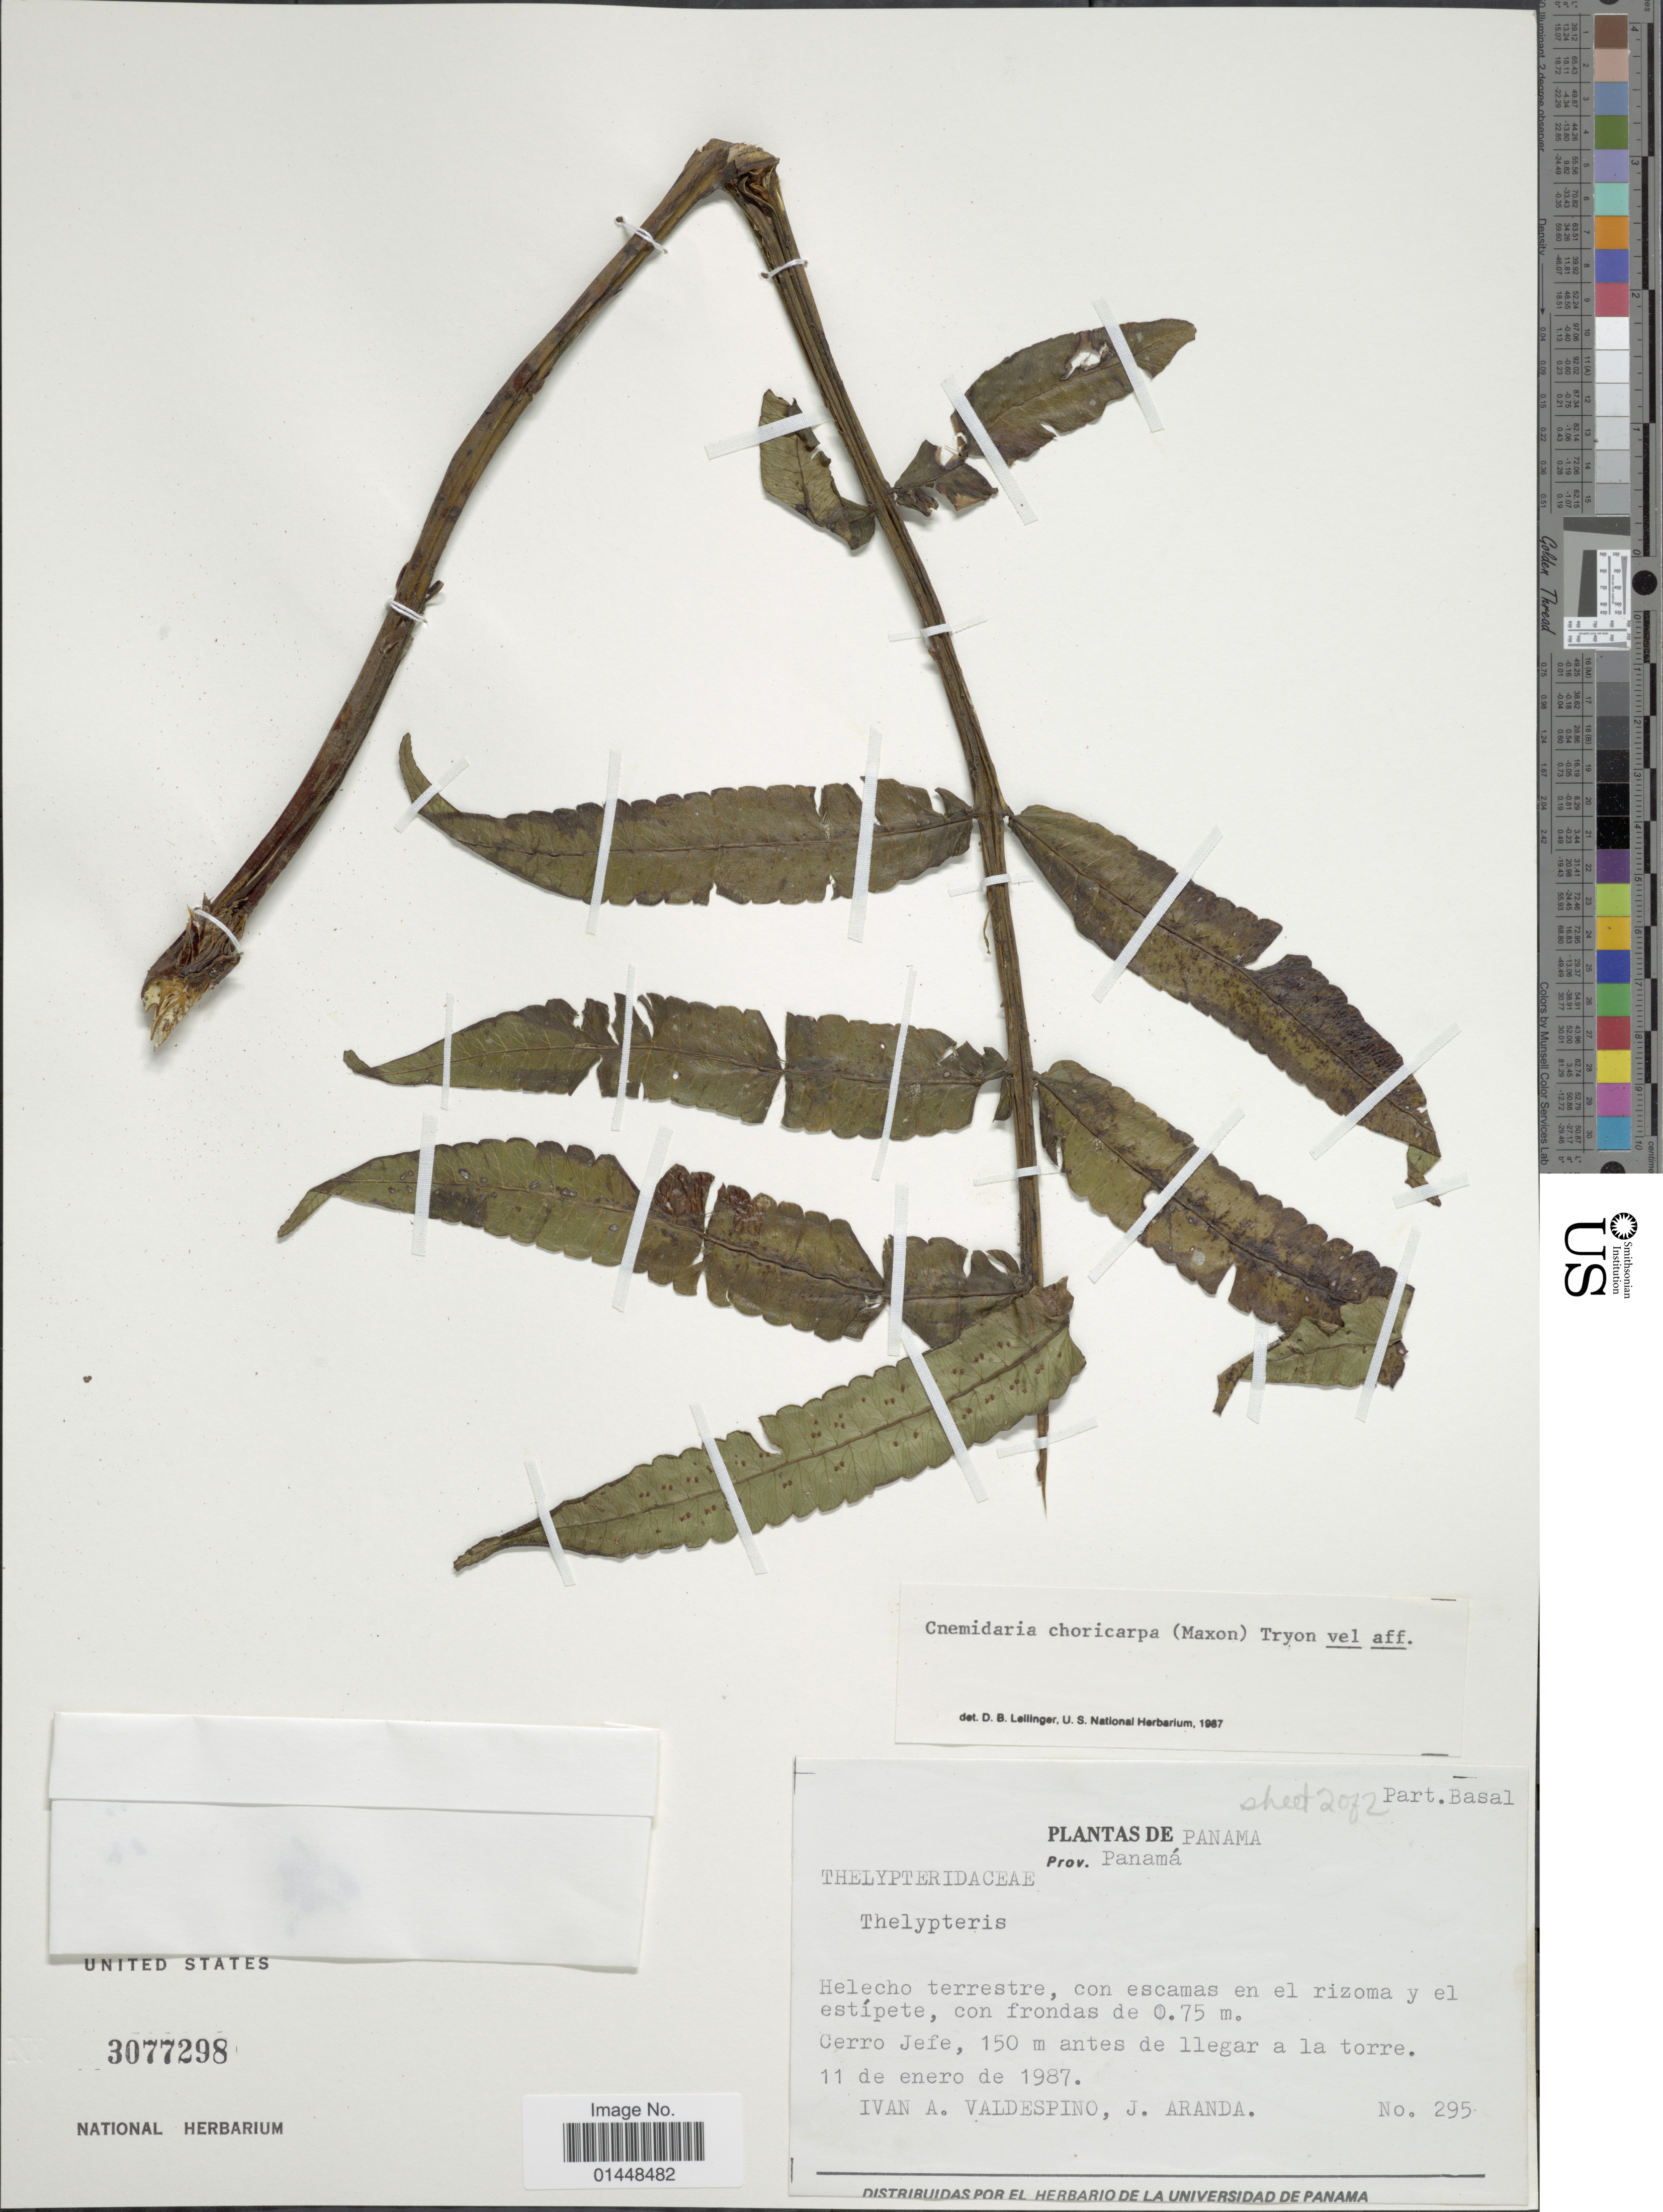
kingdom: Plantae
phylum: Tracheophyta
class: Polypodiopsida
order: Cyatheales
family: Cyatheaceae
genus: Cyathea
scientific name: Cyathea choricarpa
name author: (Maxon) Domin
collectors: I. A. Valdespino & J. Aranda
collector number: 295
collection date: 1987-01-11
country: Panama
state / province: Panamá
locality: Cerro Jefe, 150 m antes de llegarr a la torre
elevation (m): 150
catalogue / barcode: US 3077298